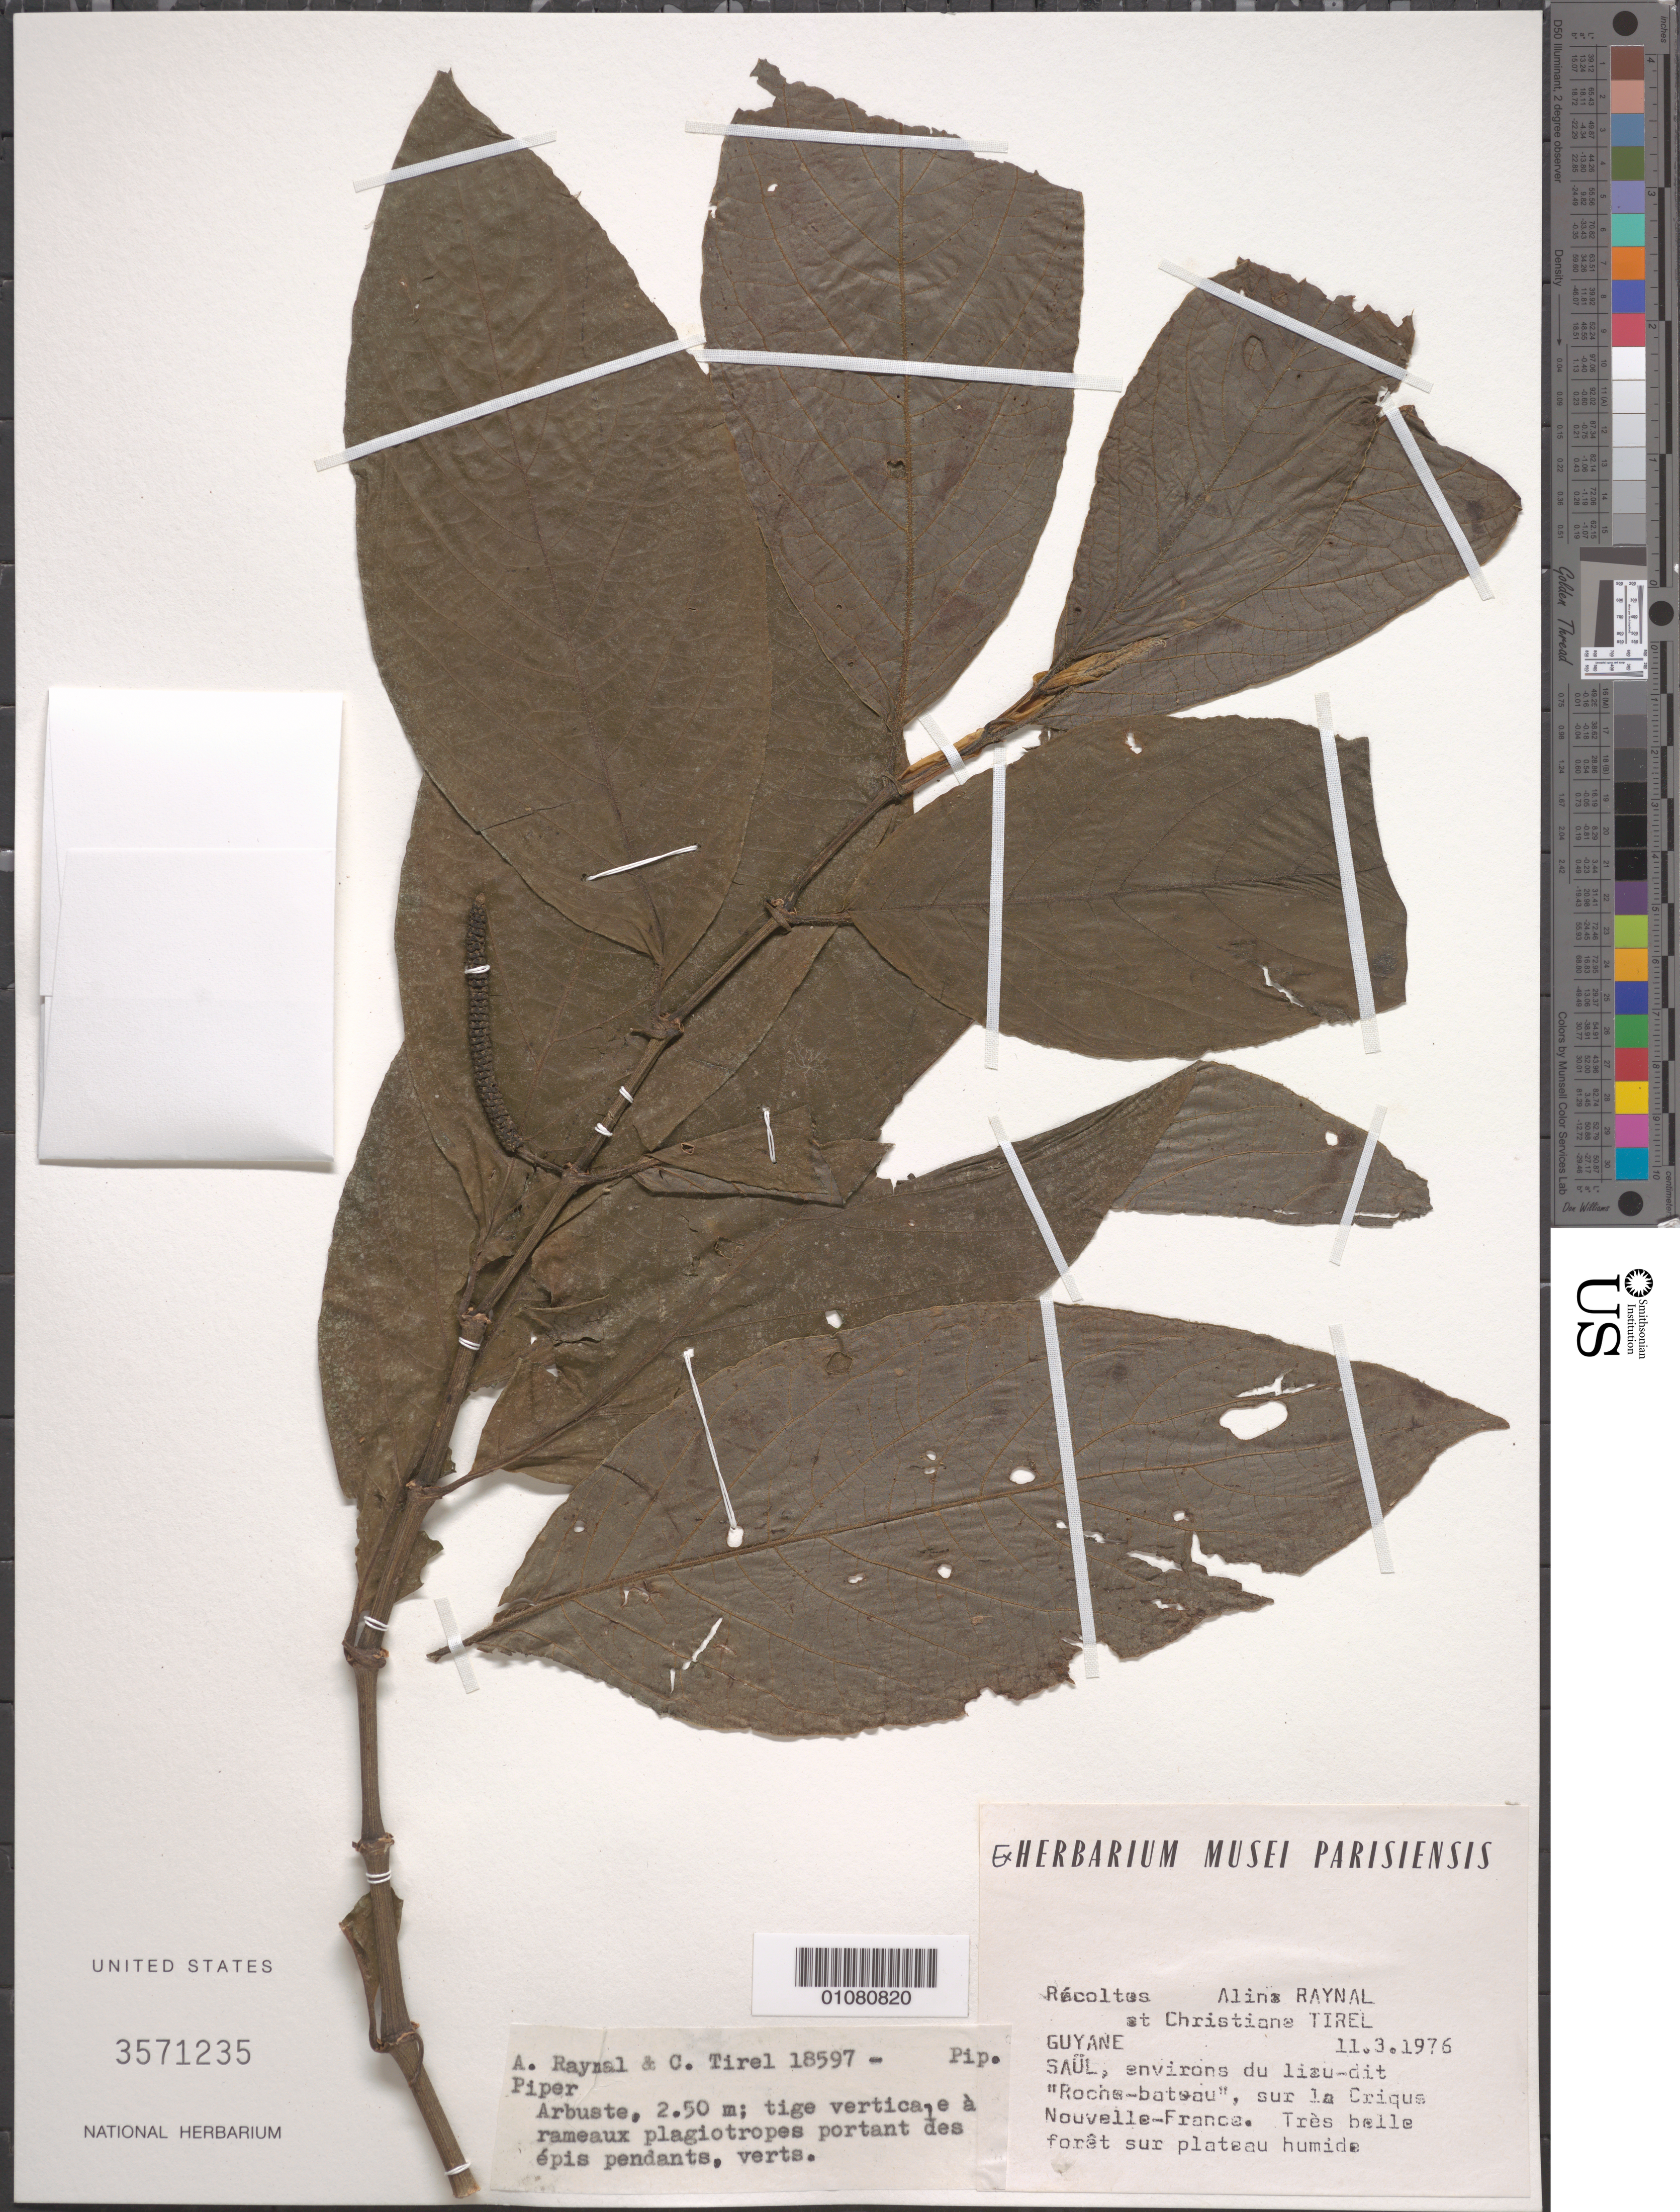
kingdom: Plantae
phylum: Tracheophyta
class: Magnoliopsida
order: Piperales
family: Piperaceae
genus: Piper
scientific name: Piper sp.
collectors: A. M. Raynal & C. Tirel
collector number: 18597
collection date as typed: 11-Mar-76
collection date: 1976-03-11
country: French Guiana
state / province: Saint-Laurent-du-Maroni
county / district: Saül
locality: Saül, environs du lisu-dit "Roche-bateau", sur la Criqua Nouvelle-France.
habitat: Très belle forêt sur plateau humide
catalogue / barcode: US 3571235